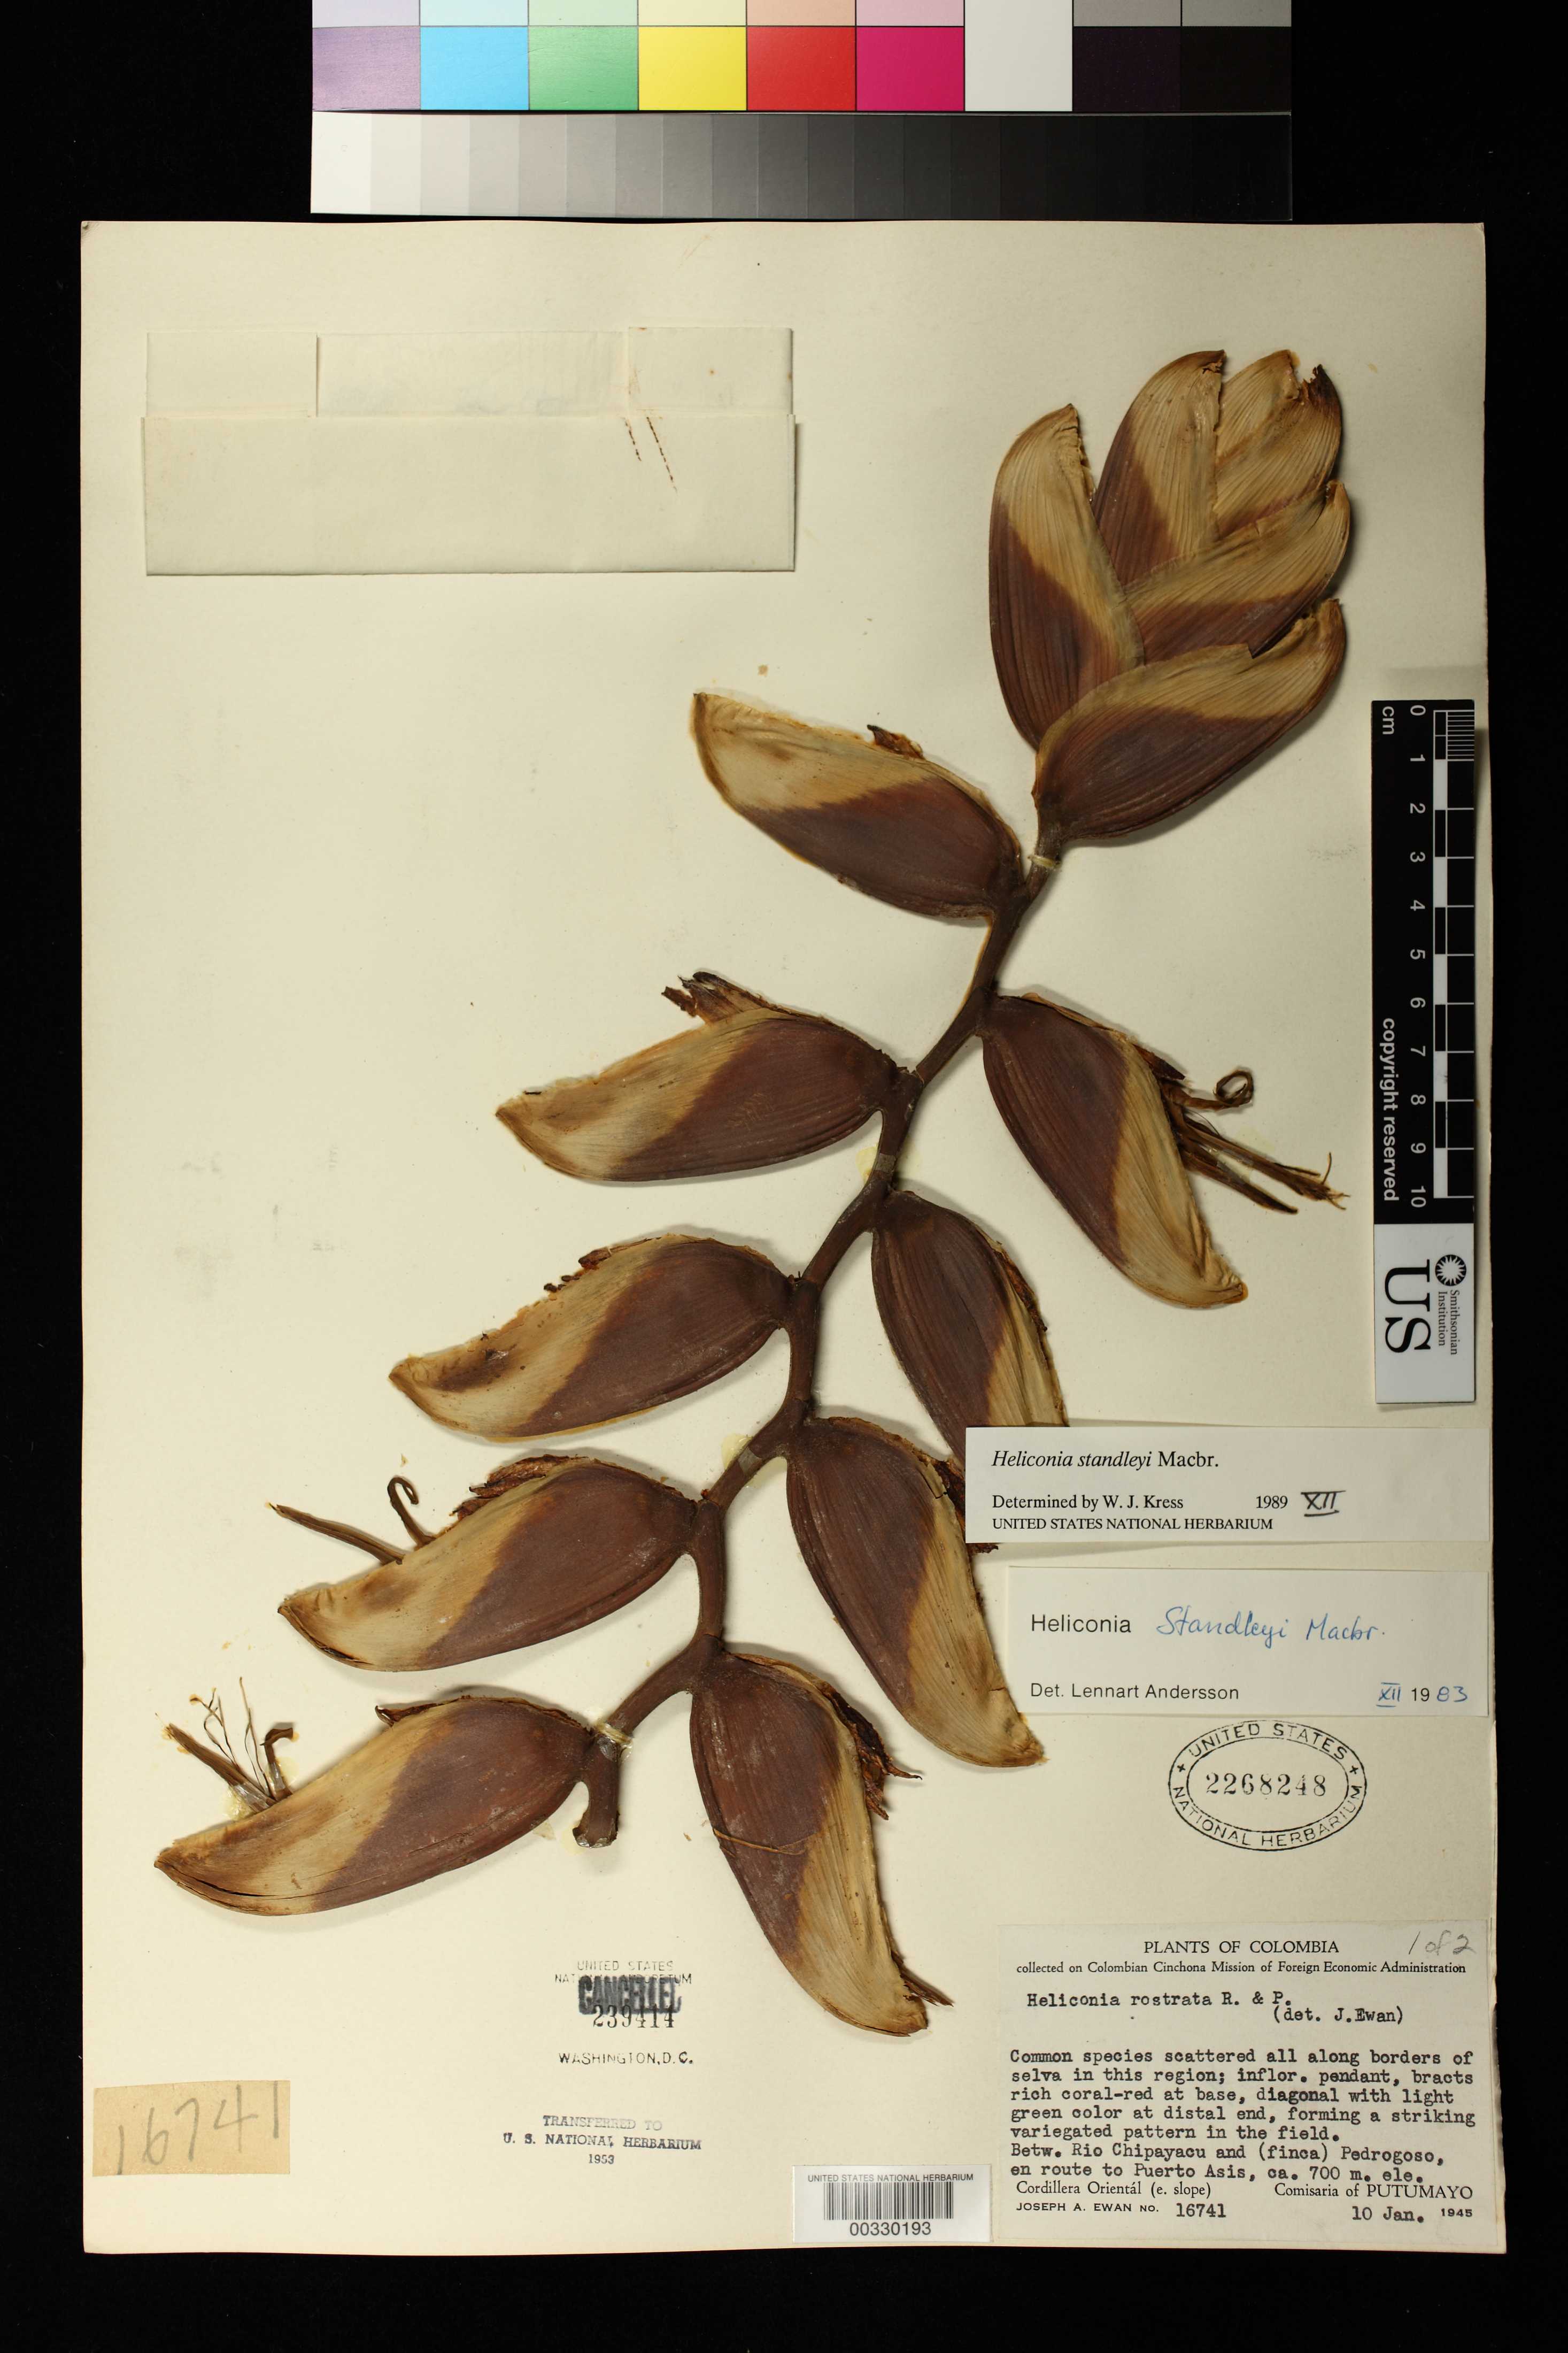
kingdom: Plantae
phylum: Tracheophyta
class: Liliopsida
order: Zingiberales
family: Heliconiaceae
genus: Heliconia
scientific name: Heliconia standleyi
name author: J.F. Macbr.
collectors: J. A. Ewan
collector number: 16741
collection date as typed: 10 Jan 1945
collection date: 1945-01-10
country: Colombia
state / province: Putumayo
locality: Cordillera Oriental (E slope), betw. Rio Chipayacu and (Finca) Pedrogoso, en route to Puerto Asis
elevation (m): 700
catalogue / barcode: US 2268248